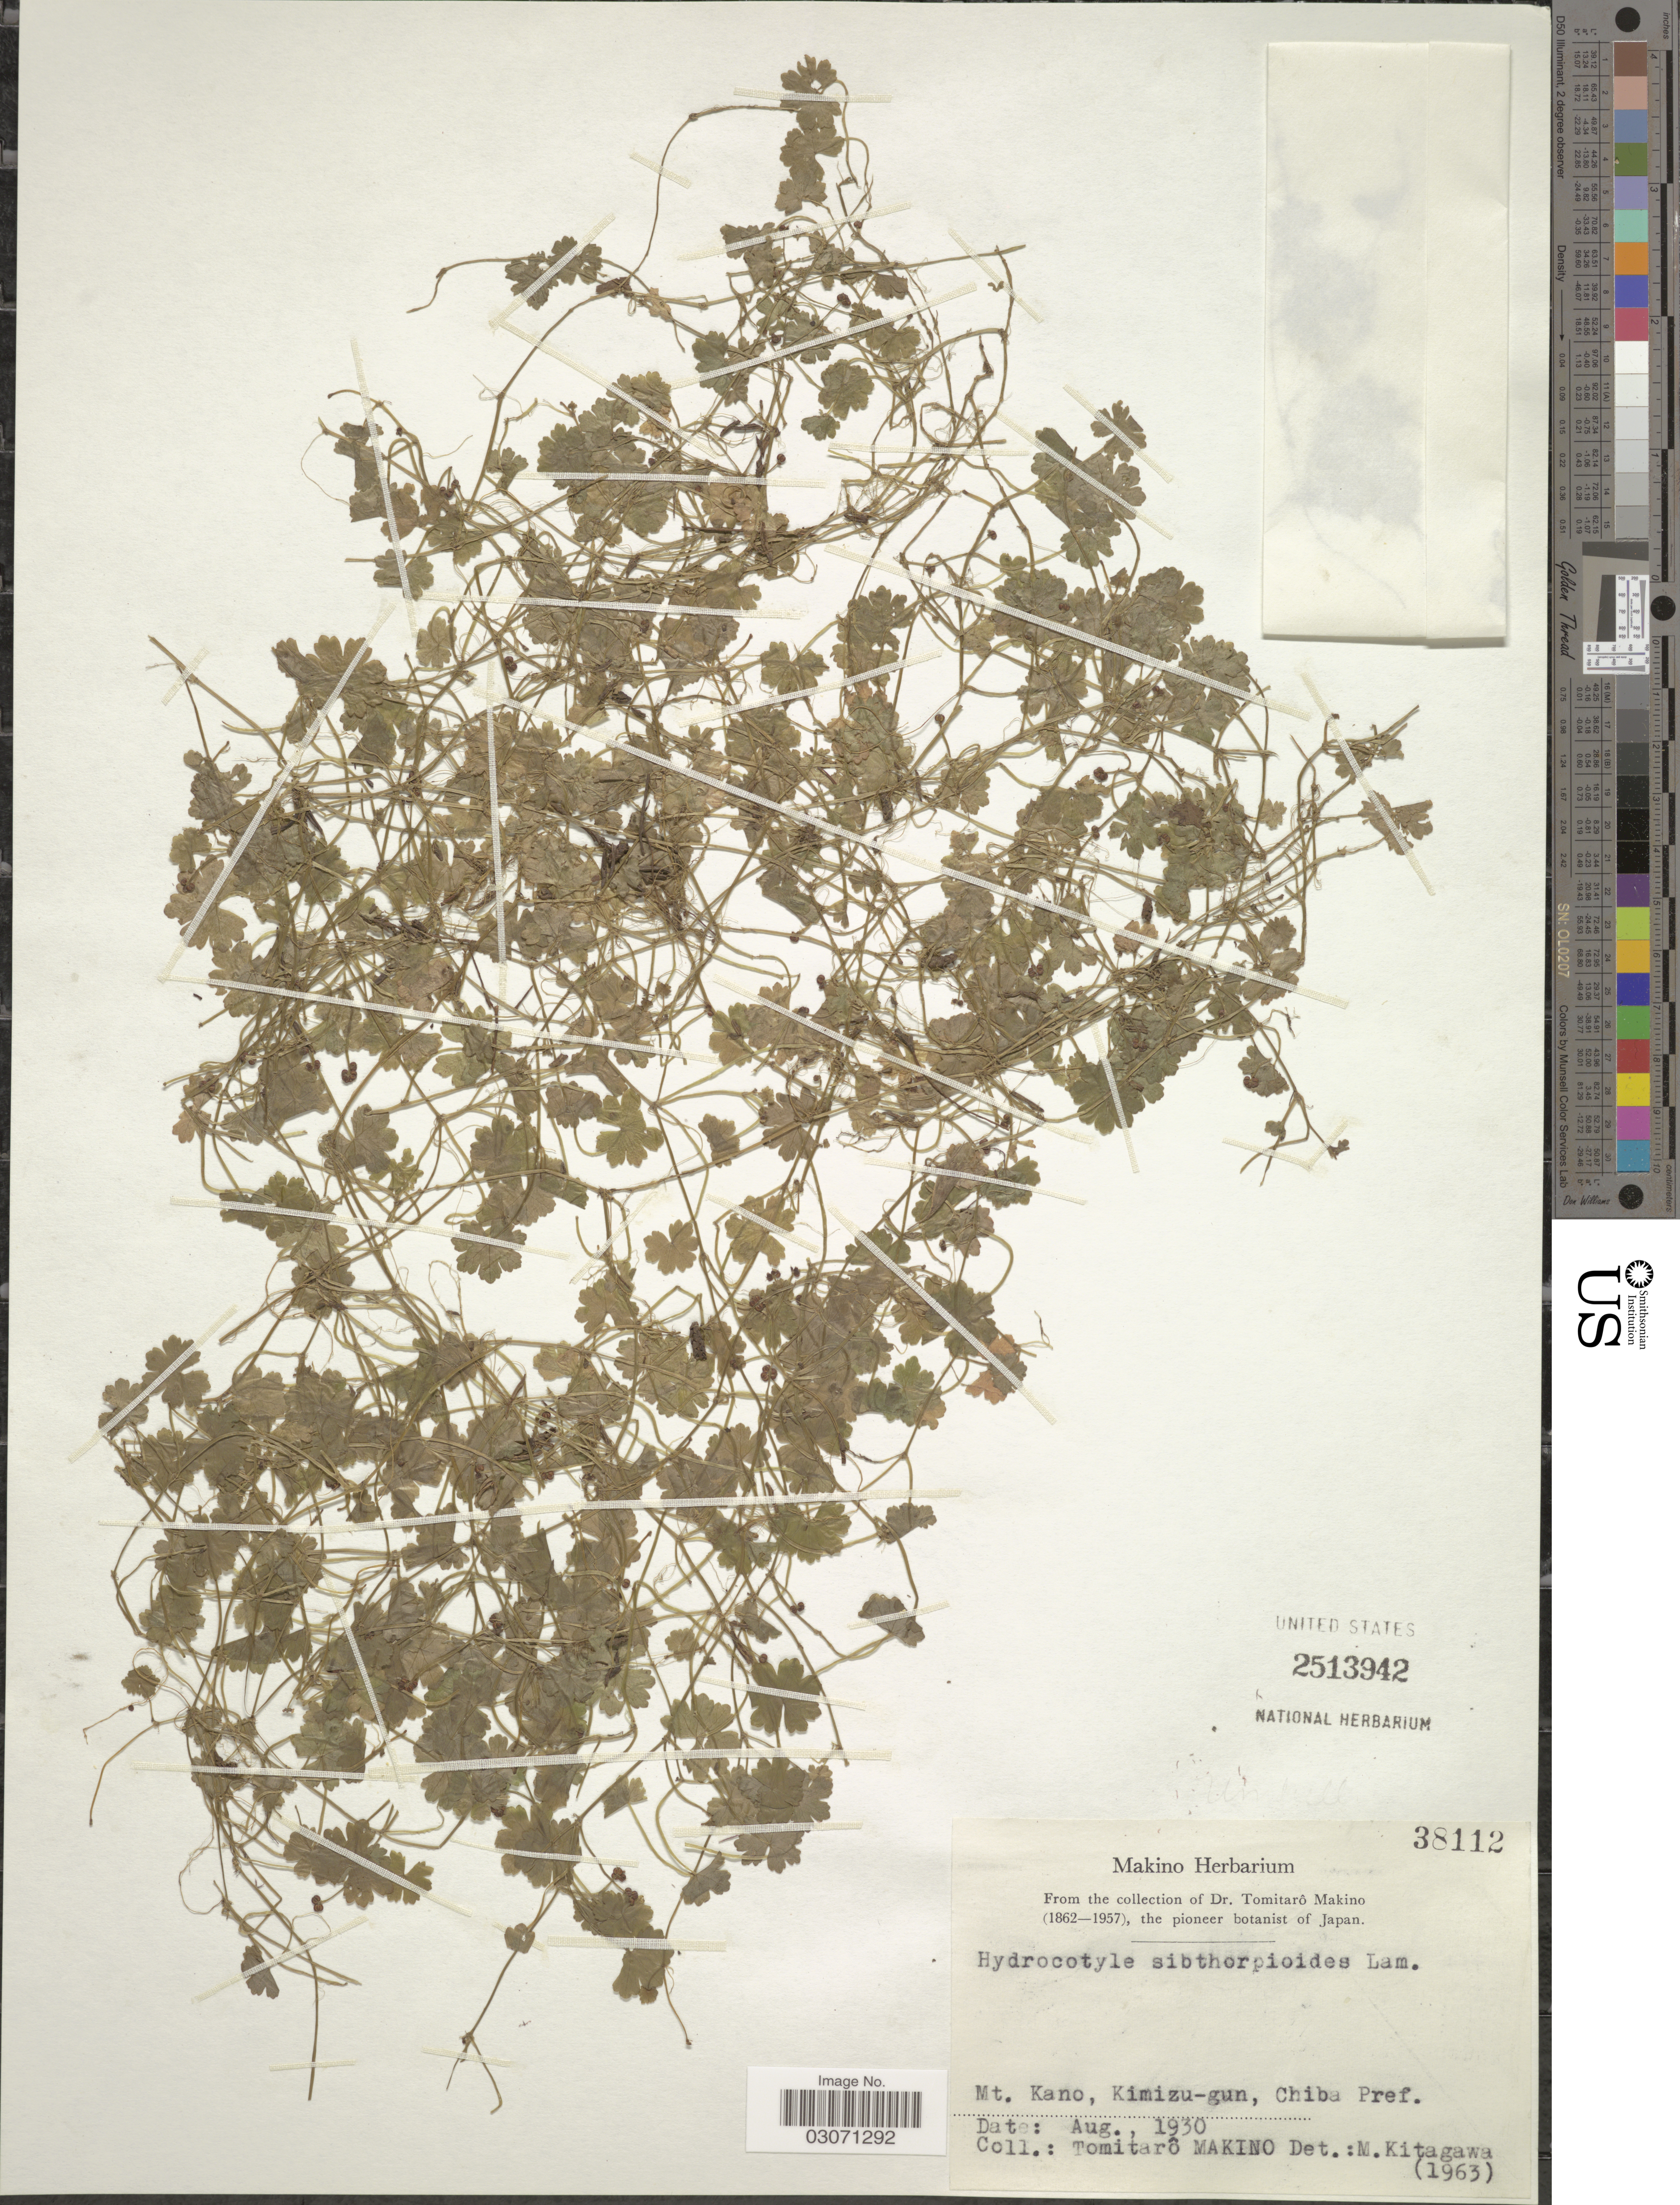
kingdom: Plantae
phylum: Tracheophyta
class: Magnoliopsida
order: Apiales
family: Araliaceae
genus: Hydrocotyle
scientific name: Hydrocotyle sibthorpioides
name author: Lam.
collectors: T. Makino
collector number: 38112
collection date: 1930-08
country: Japan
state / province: Tiba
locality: Mt. Kano, Kimizu-gun, Chiba Pref.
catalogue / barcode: US 2513942